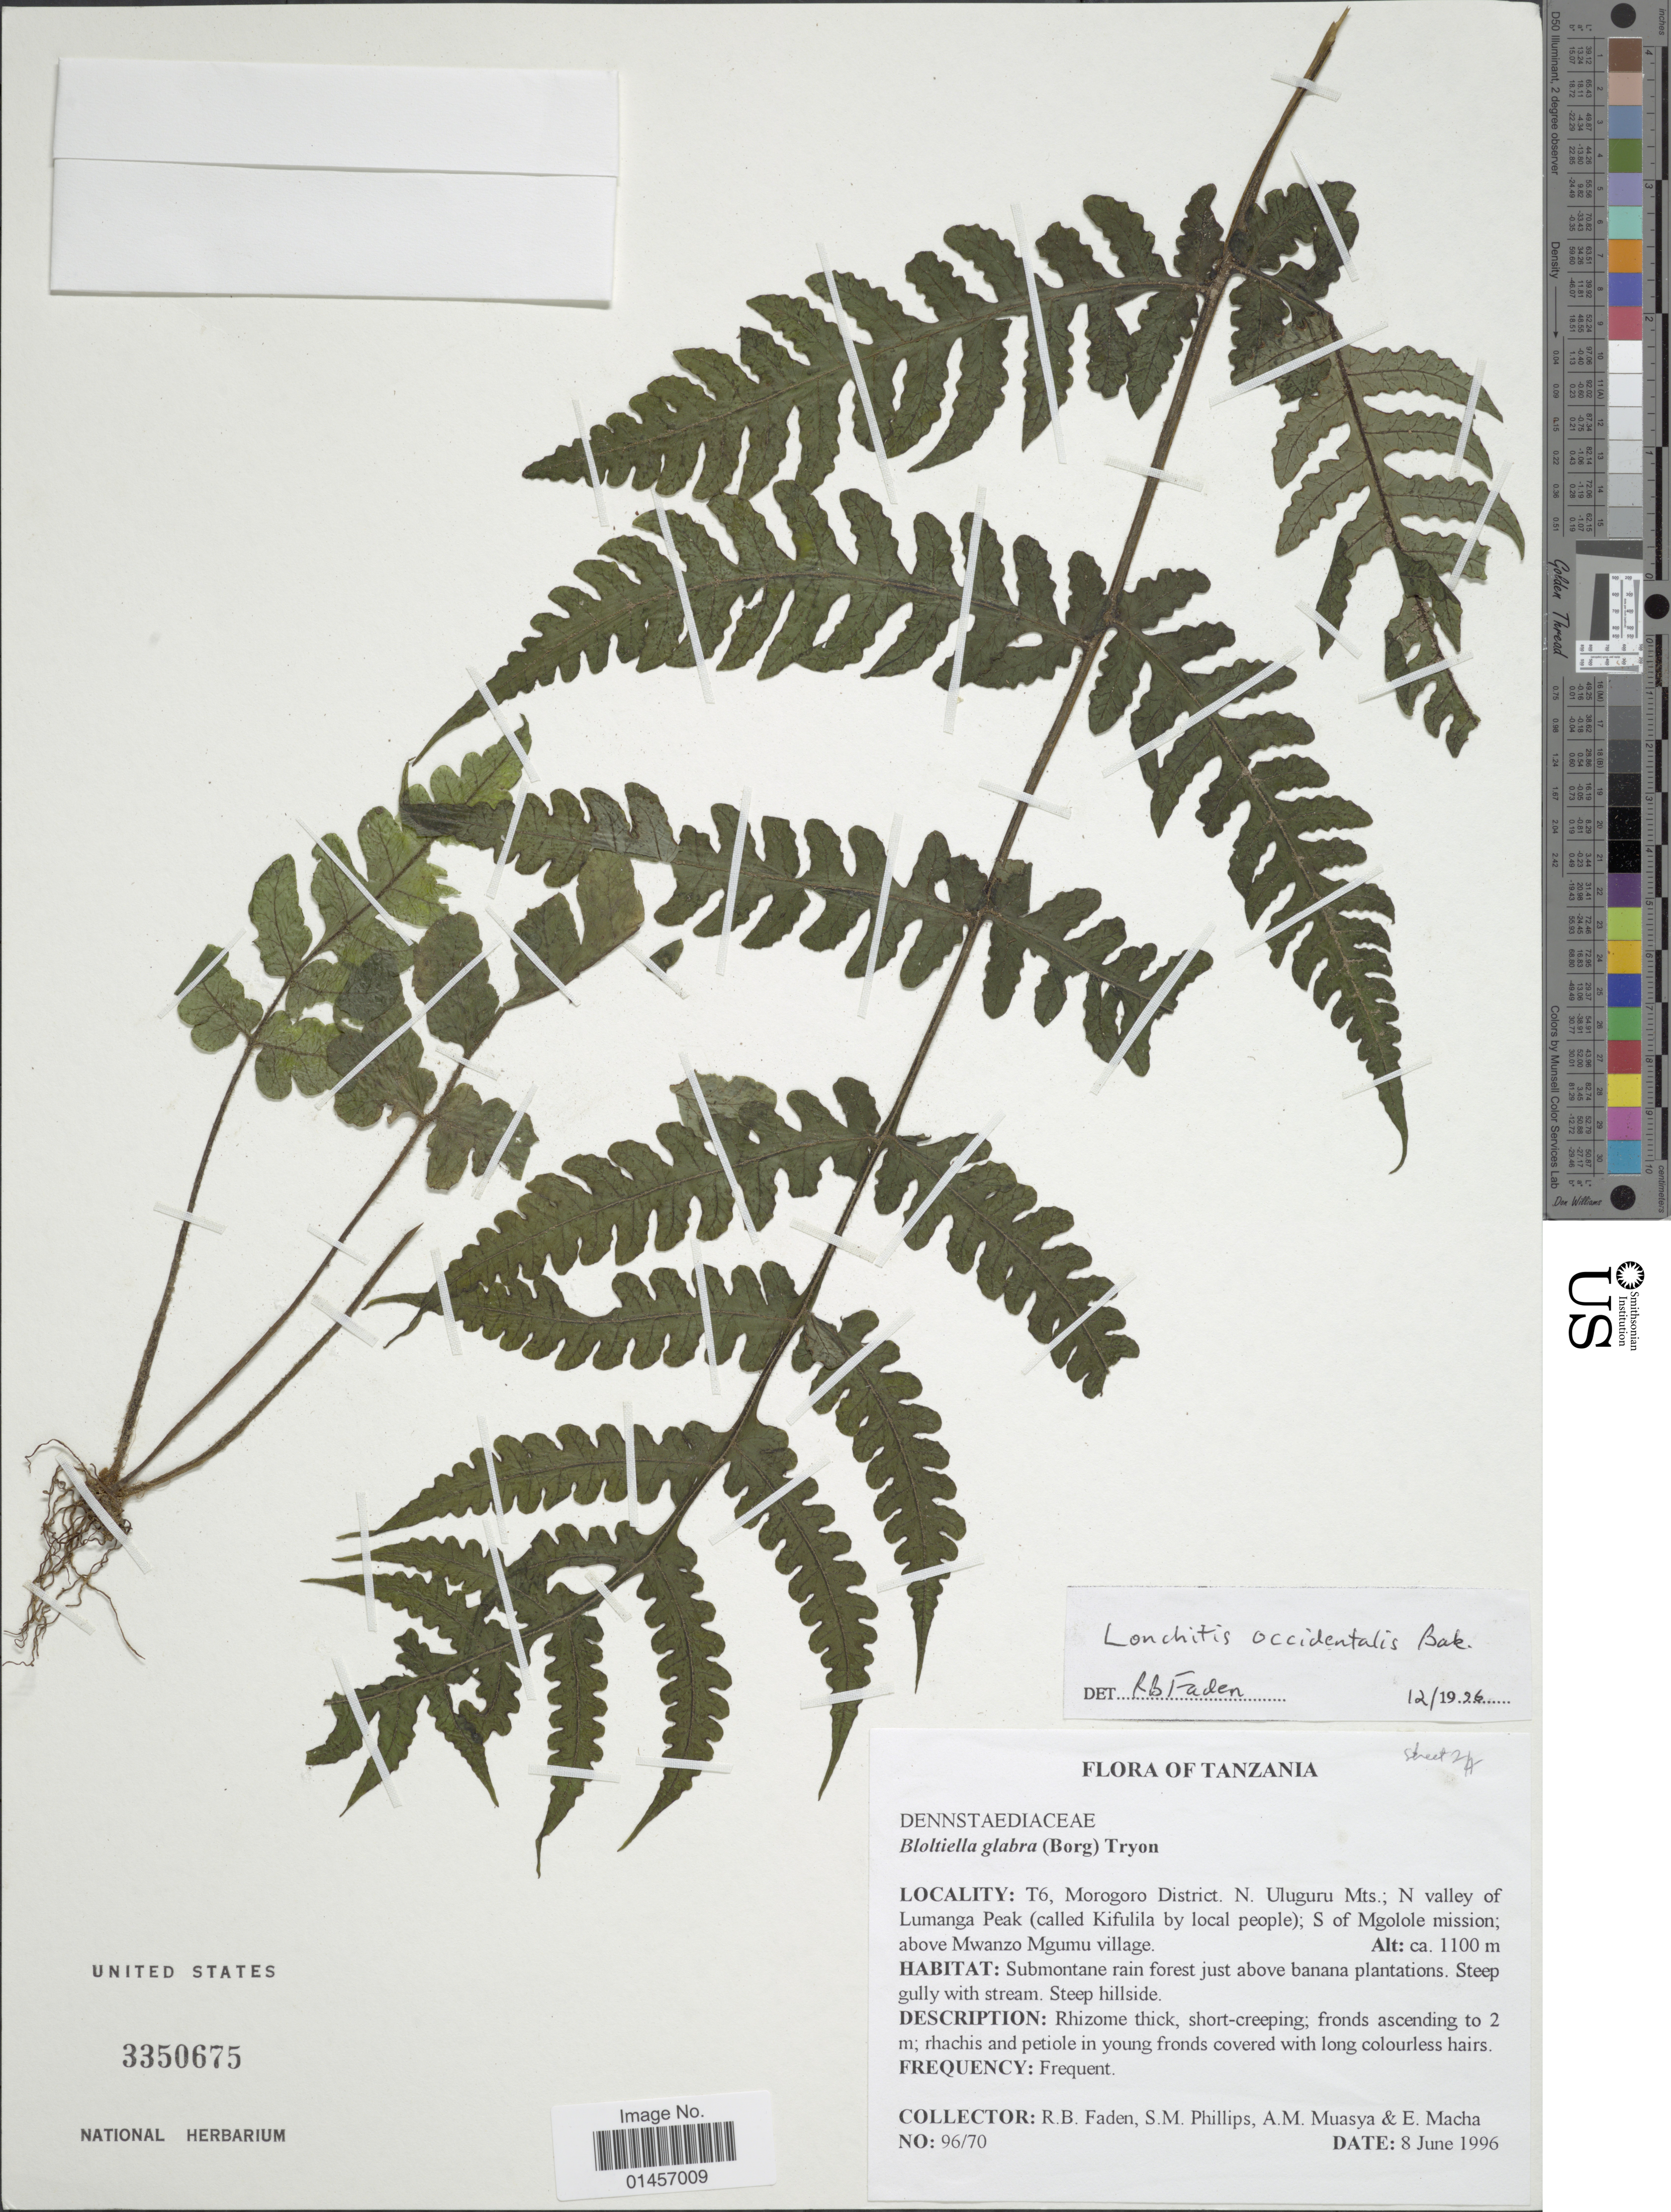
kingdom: Plantae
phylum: Tracheophyta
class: Polypodiopsida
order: Polypodiales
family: Lonchitidaceae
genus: Lonchitis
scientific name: Lonchitis occidentalis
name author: Baker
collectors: R. B. Faden, S. M. Phillips, A. Muasya & E. Macha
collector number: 96/70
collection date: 1996-06-08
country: Tanzania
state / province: Morogoro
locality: Tanzania: T6, Morogoro District. N. Uluguru Mts.; N valley of Lumanga Peak (called Kifulila by local people); S. of Mgolole mission; above Mwanzo Mgumu village.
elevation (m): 1100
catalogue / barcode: US 3350675